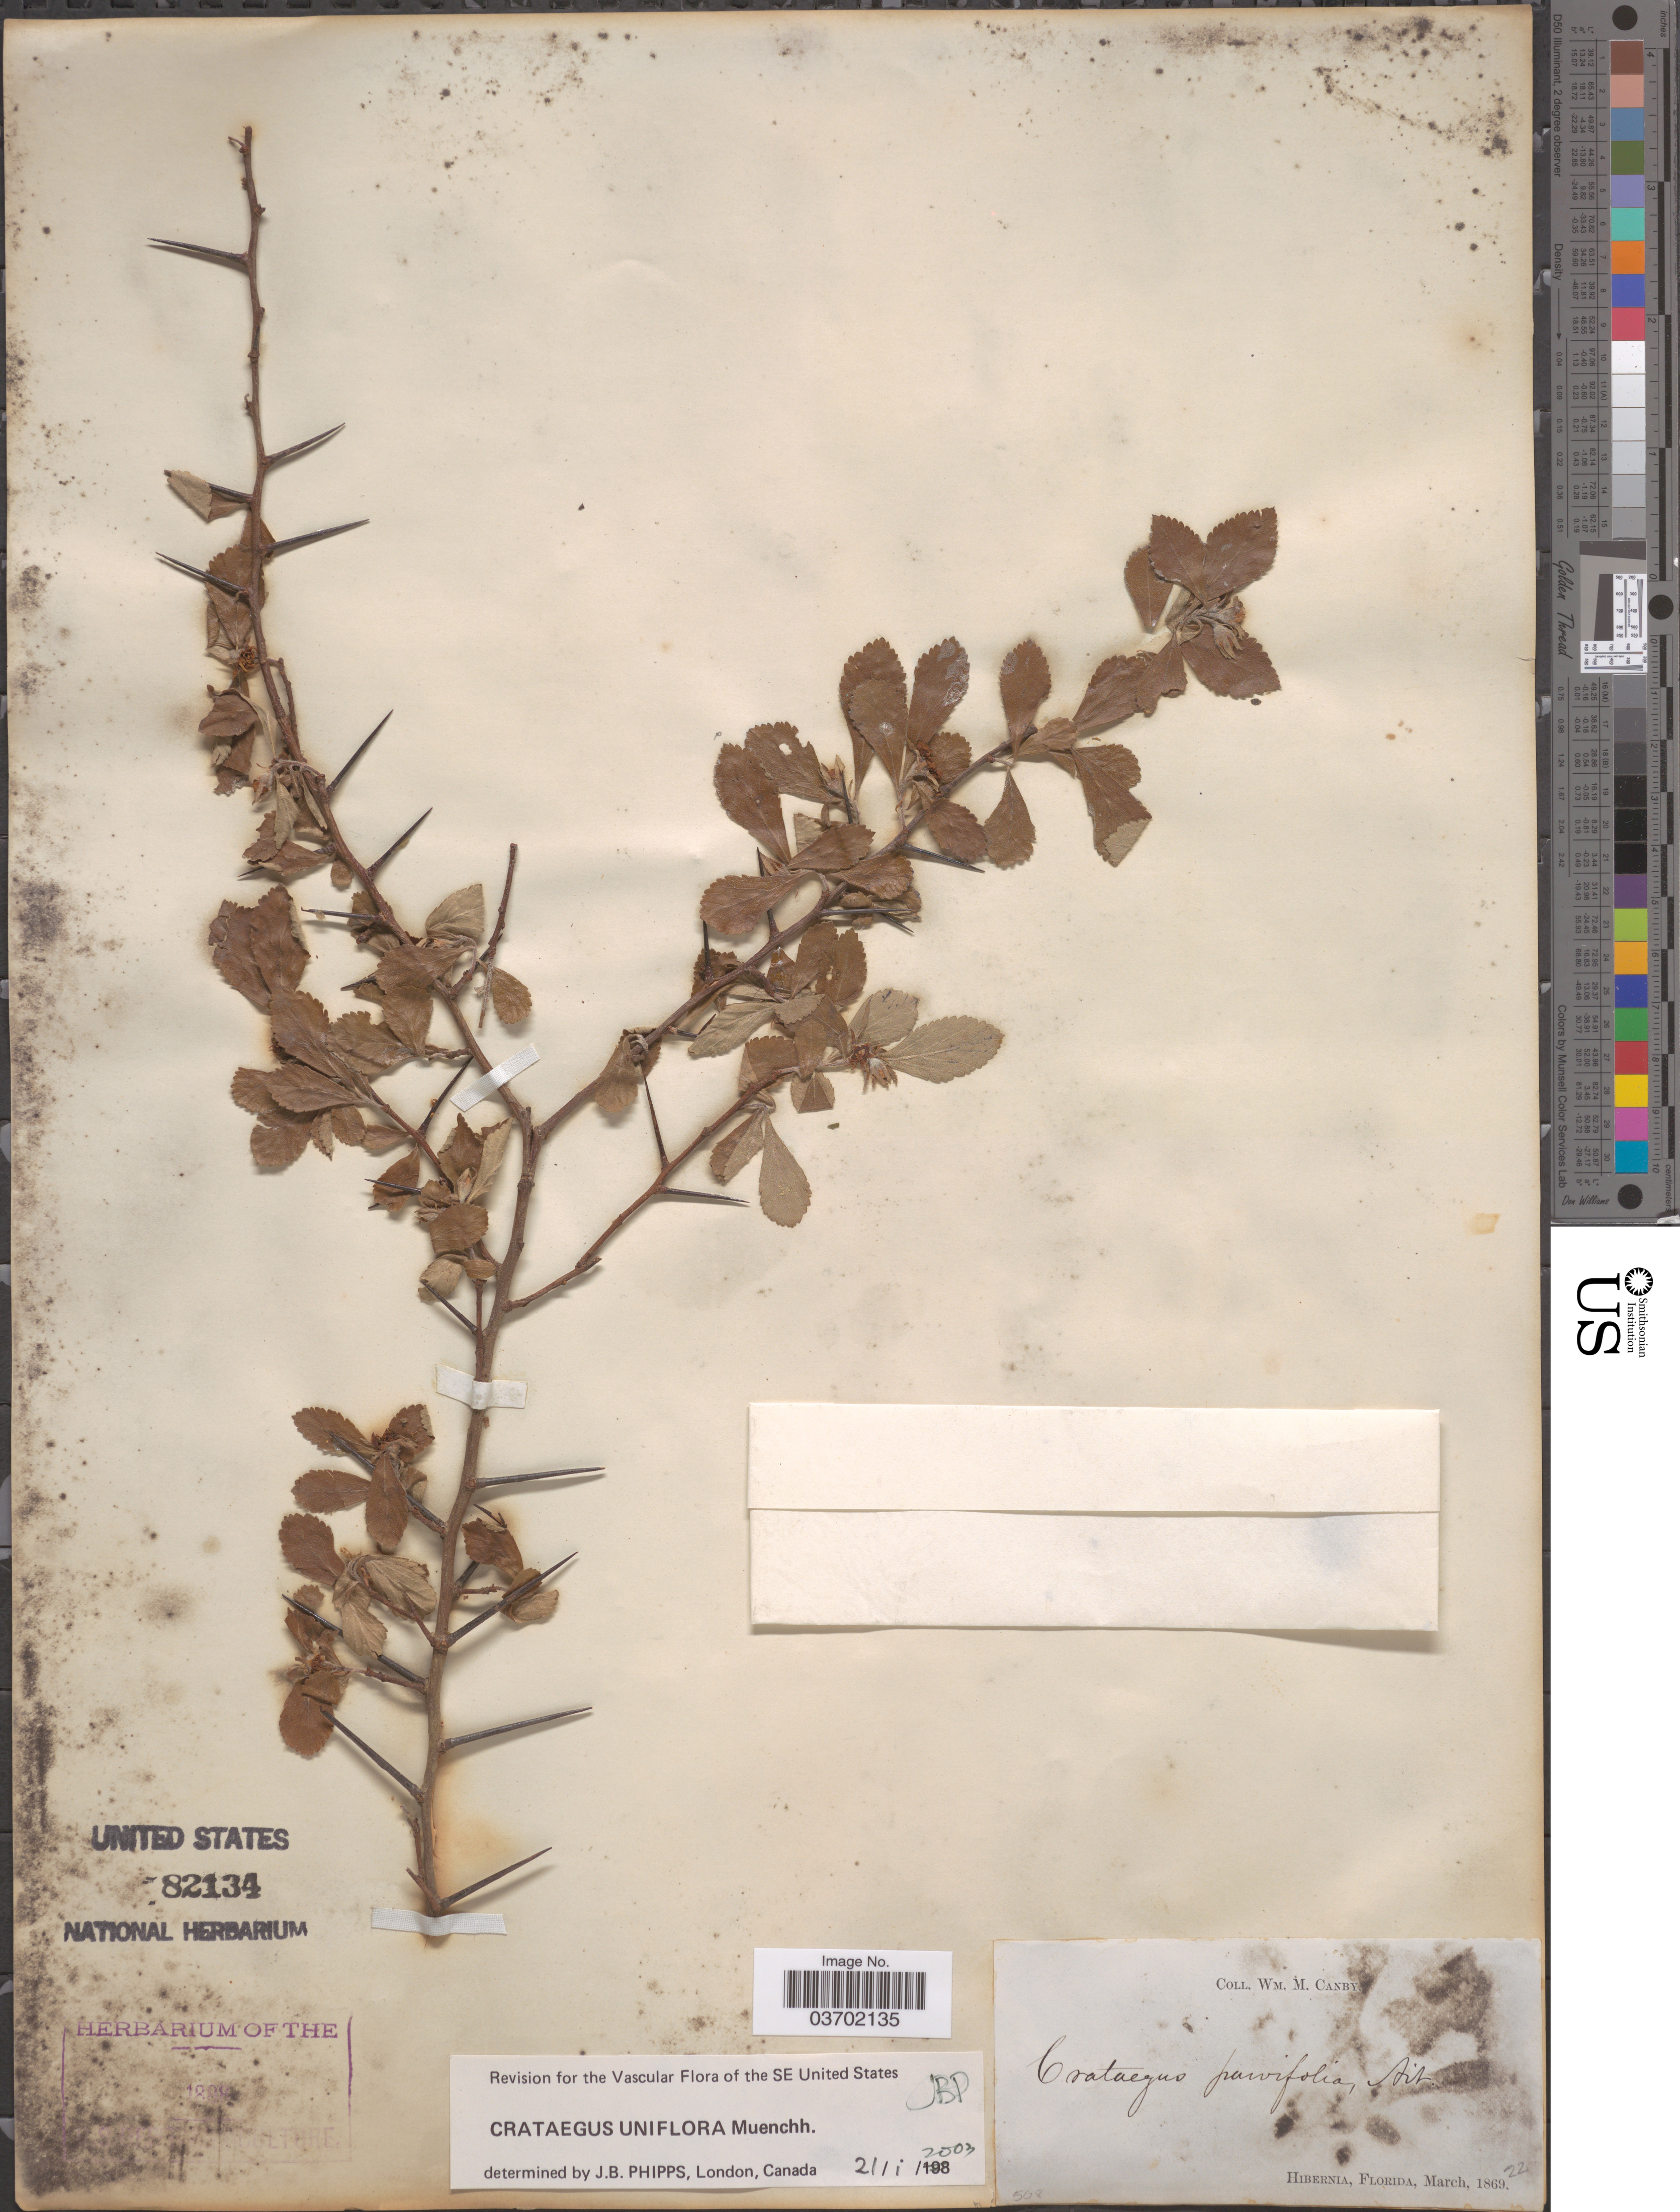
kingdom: Plantae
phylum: Tracheophyta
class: Magnoliopsida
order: Rosales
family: Rosaceae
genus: Crataegus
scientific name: Crataegus uniflora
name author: Münchh.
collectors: W. M. Canby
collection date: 1869-03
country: United States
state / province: Florida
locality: Hibernia.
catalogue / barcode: US 82134